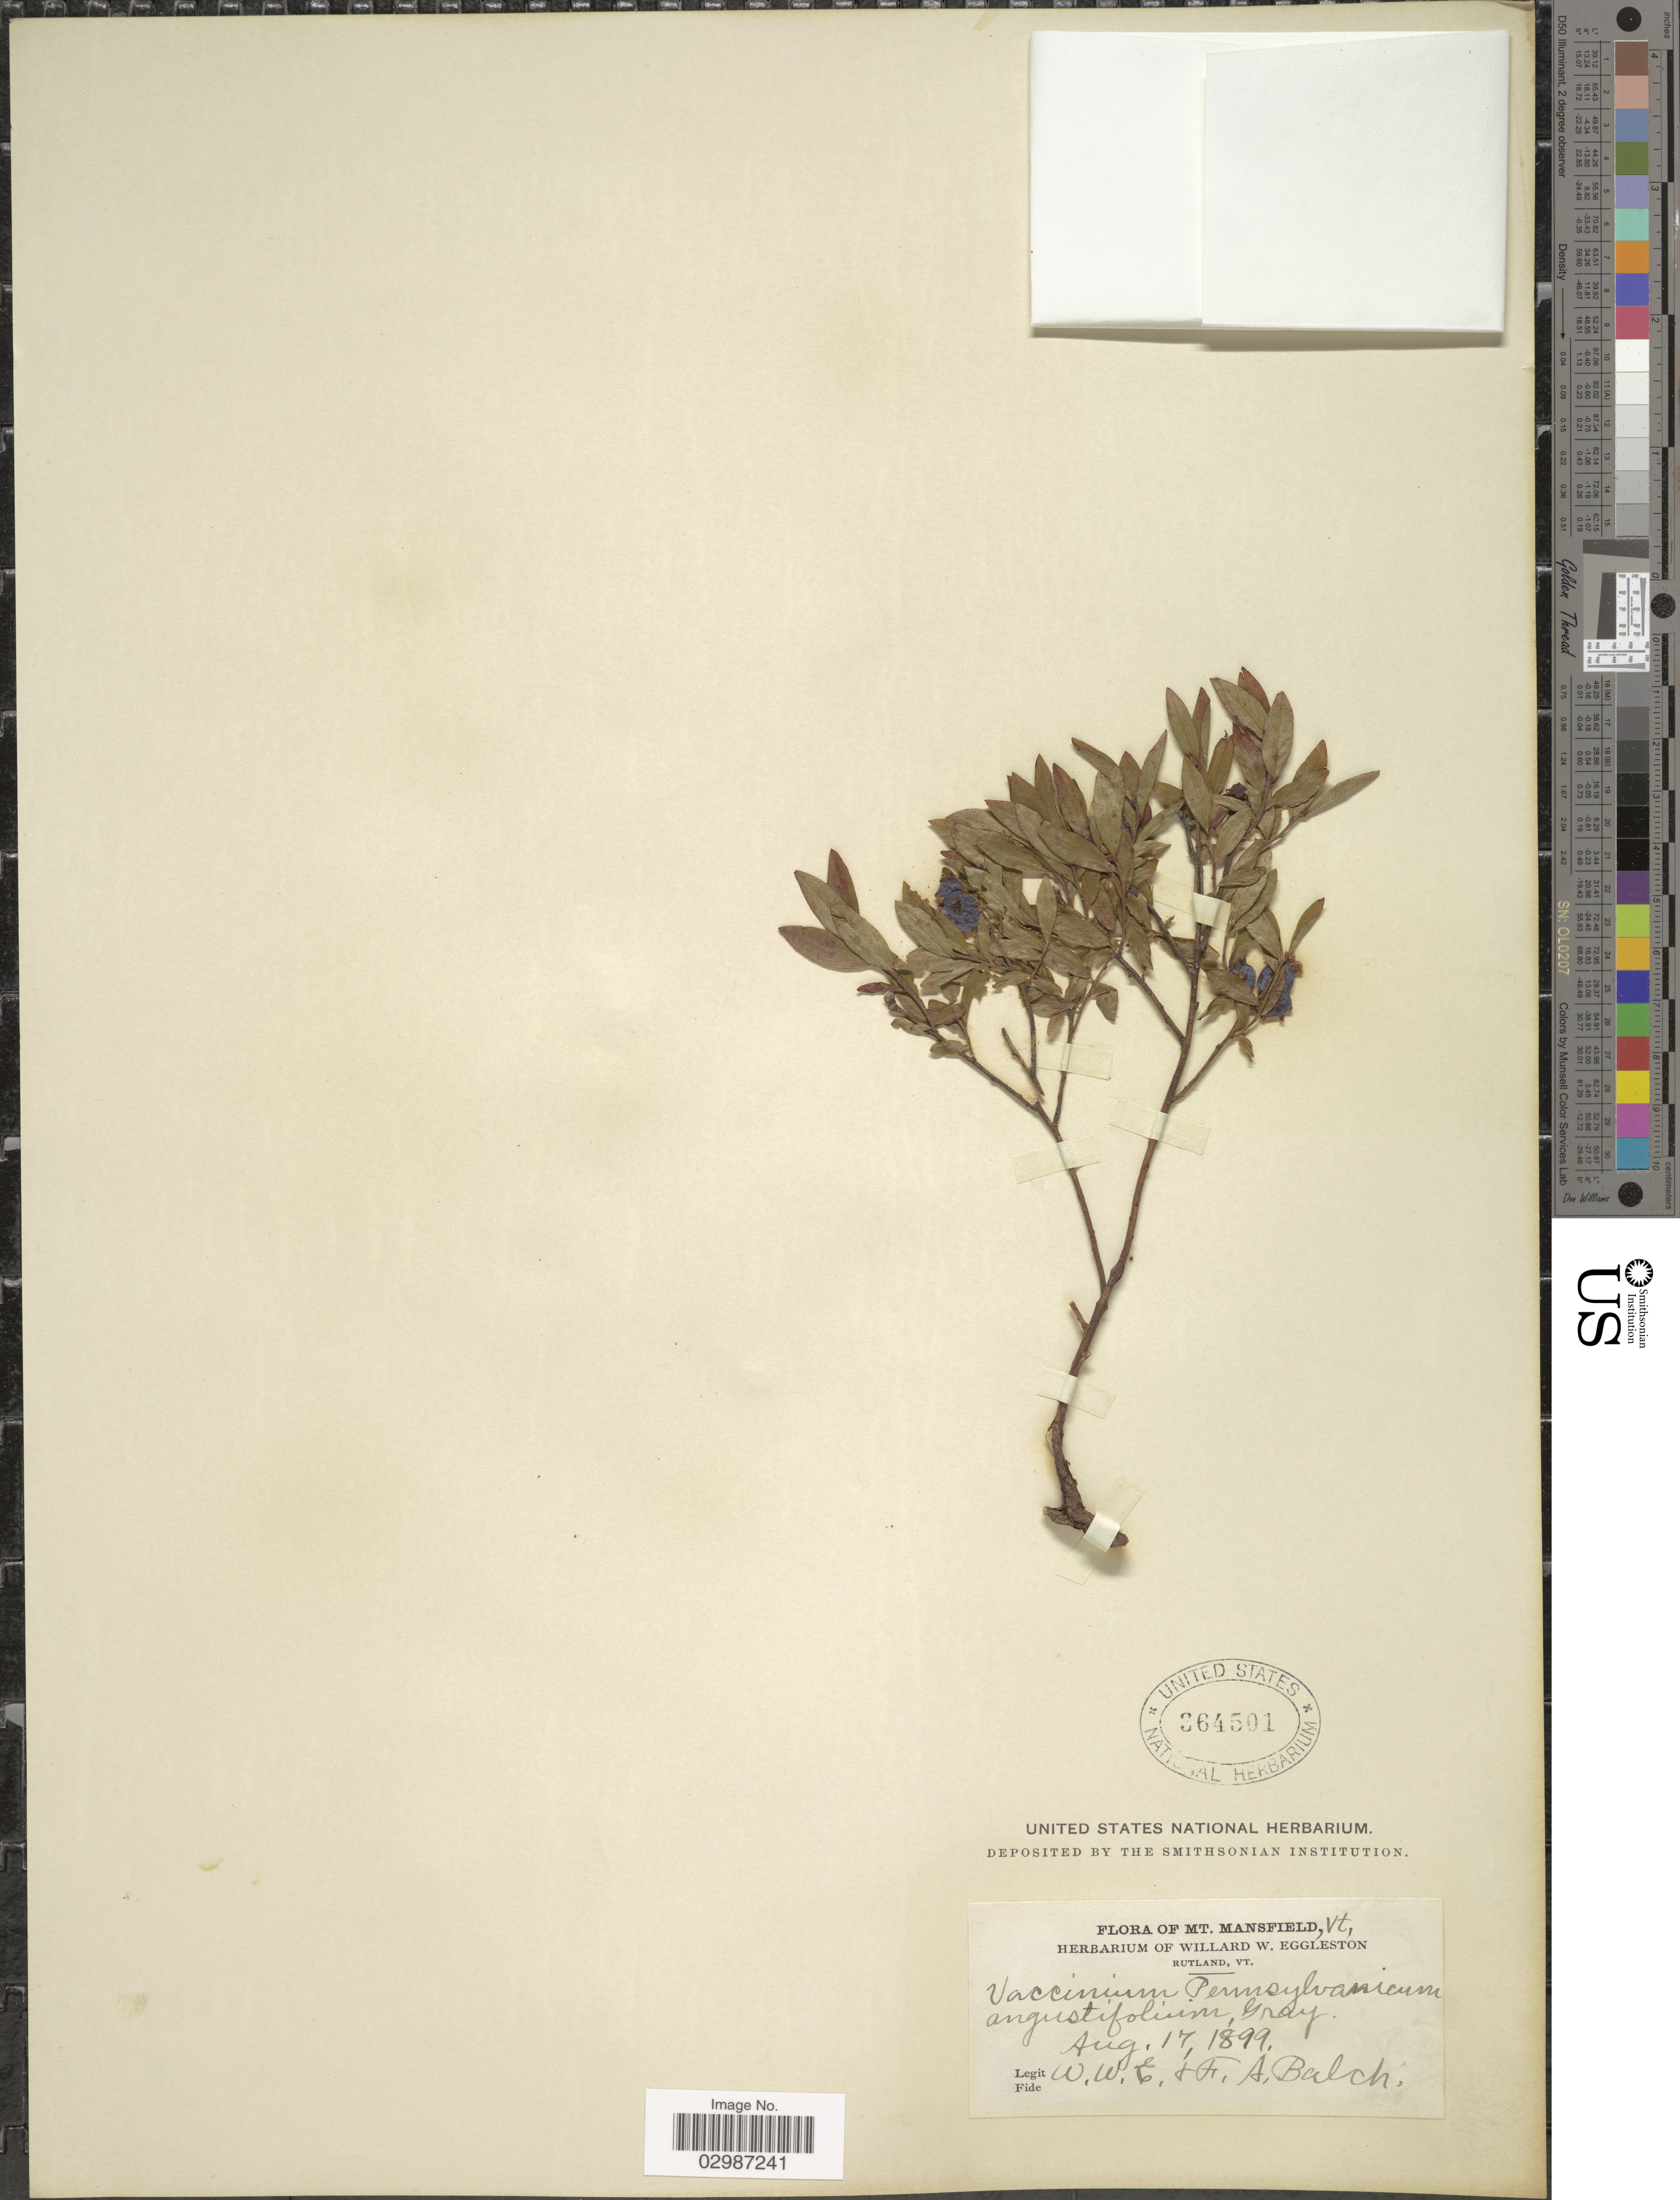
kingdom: Plantae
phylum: Tracheophyta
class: Magnoliopsida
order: Ericales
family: Ericaceae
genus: Vaccinium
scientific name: Vaccinium angustifolium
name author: Aiton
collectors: W. W. Eggleston & F. Balch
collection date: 1899-08-17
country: United States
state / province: Vermont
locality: Mt. Mansfield.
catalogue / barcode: US 364501